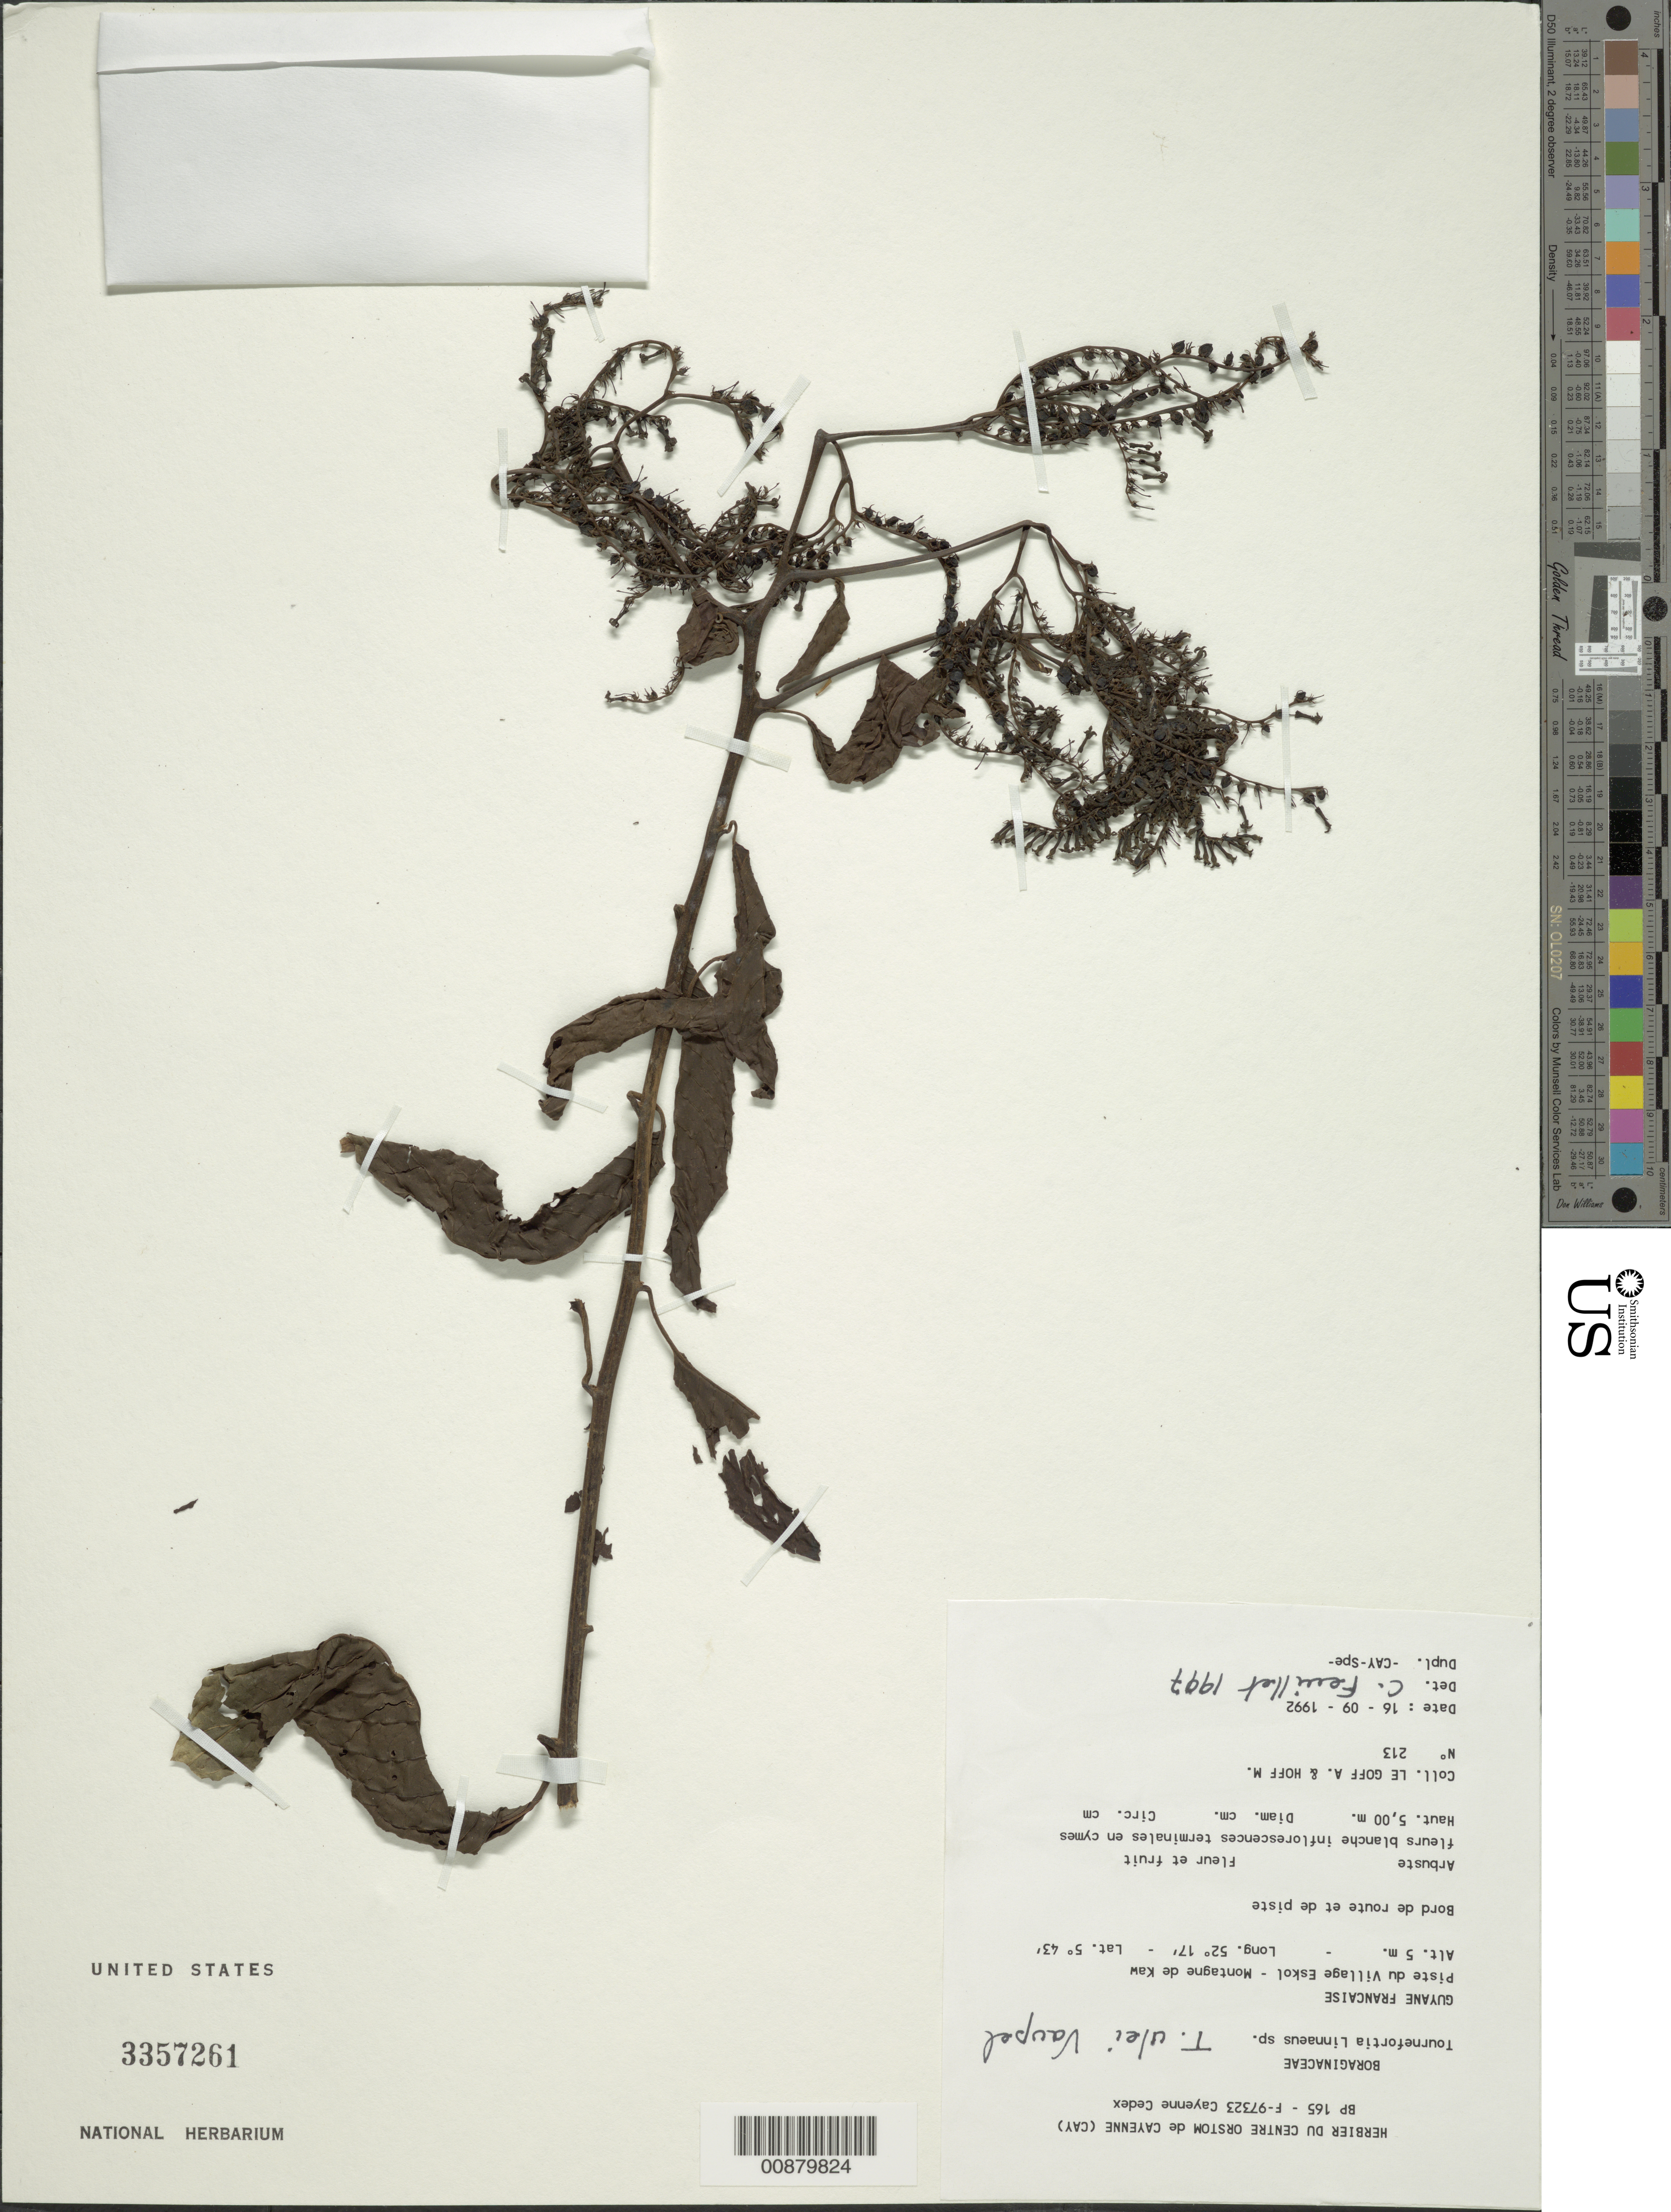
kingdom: Plantae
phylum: Tracheophyta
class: Magnoliopsida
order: Boraginales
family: Heliotropiaceae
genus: Tournefortia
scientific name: Tournefortia ulei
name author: Vaupel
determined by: Feuillet, C.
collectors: A. Le Goff & M. Hoff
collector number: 213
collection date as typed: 16-Sep-92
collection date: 1992-09-16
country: French Guiana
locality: Montagne de Kaw, Piste du Village Eskol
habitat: Bord de route et de piste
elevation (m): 5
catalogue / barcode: US 3357261